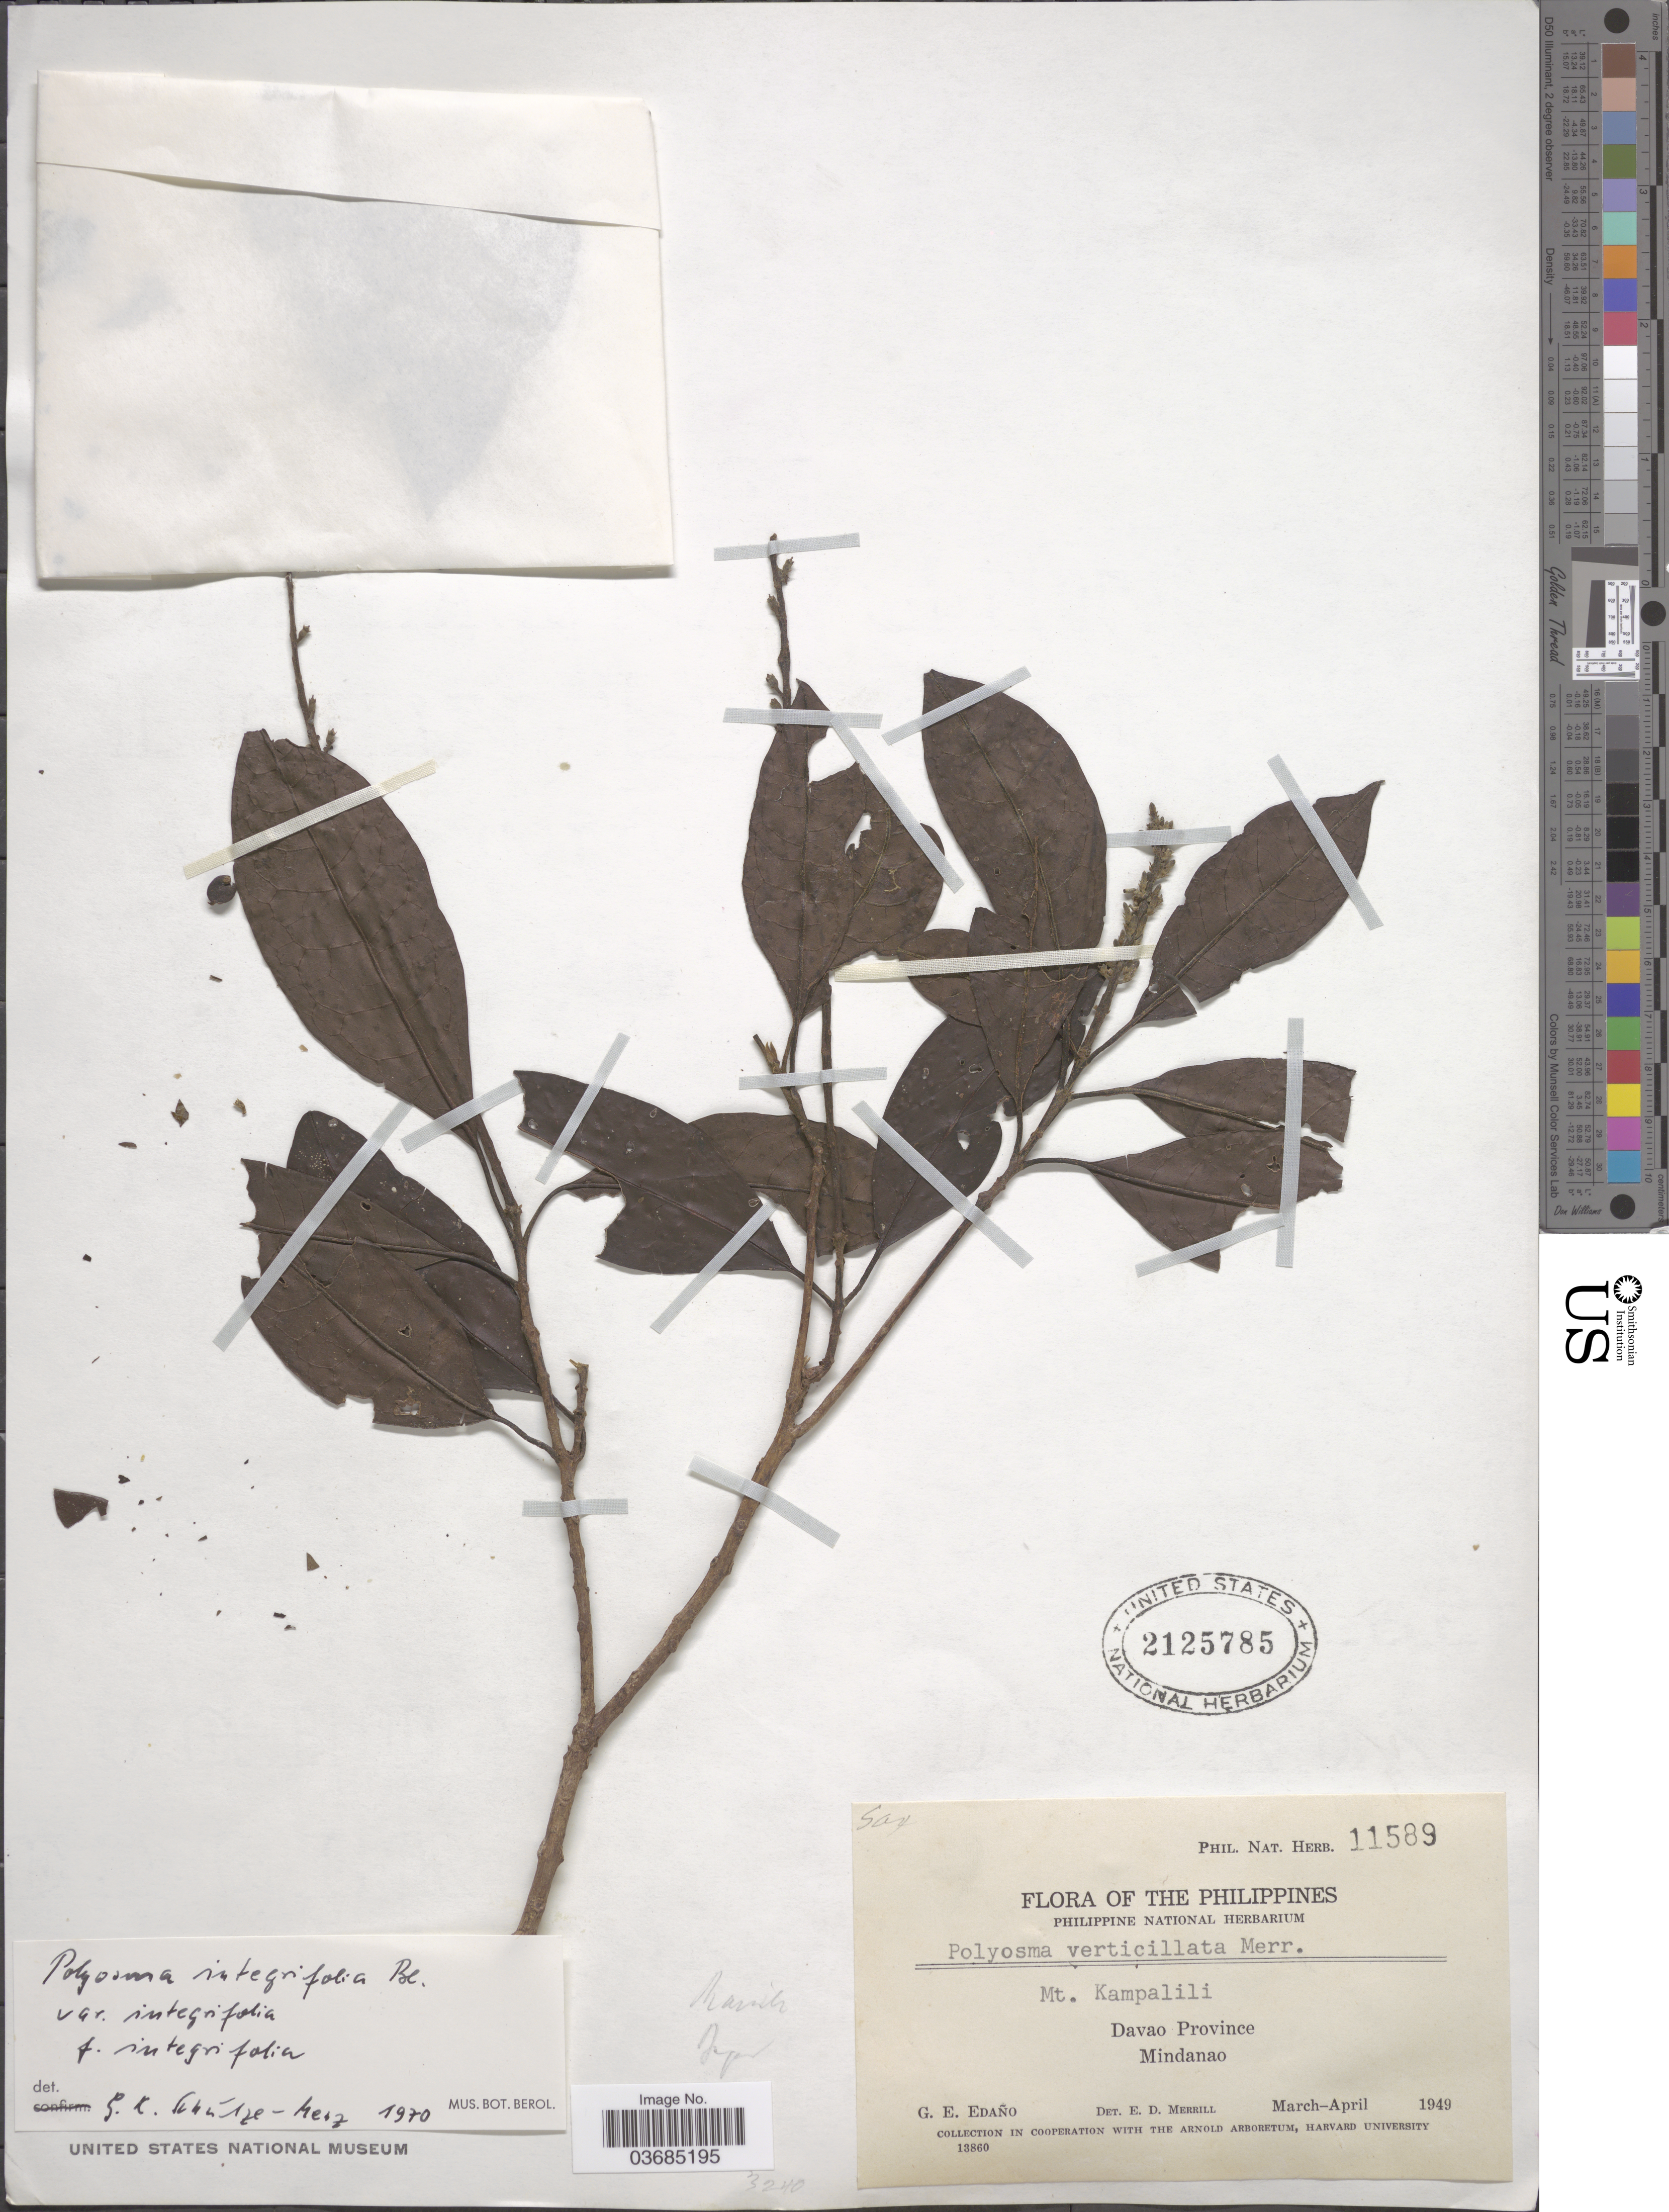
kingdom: Plantae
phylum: Tracheophyta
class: Magnoliopsida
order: Escalloniales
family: Escalloniaceae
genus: Polyosma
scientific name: Polyosma integrifolia var. integrifolia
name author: Blume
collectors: G. E. Edaño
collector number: Phil. Nat. Herb. 11589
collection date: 1949-03/1949-04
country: Philippines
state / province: Davao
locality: Mt. Kampalili. Davao Province, Mindanao.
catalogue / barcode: US 2125785